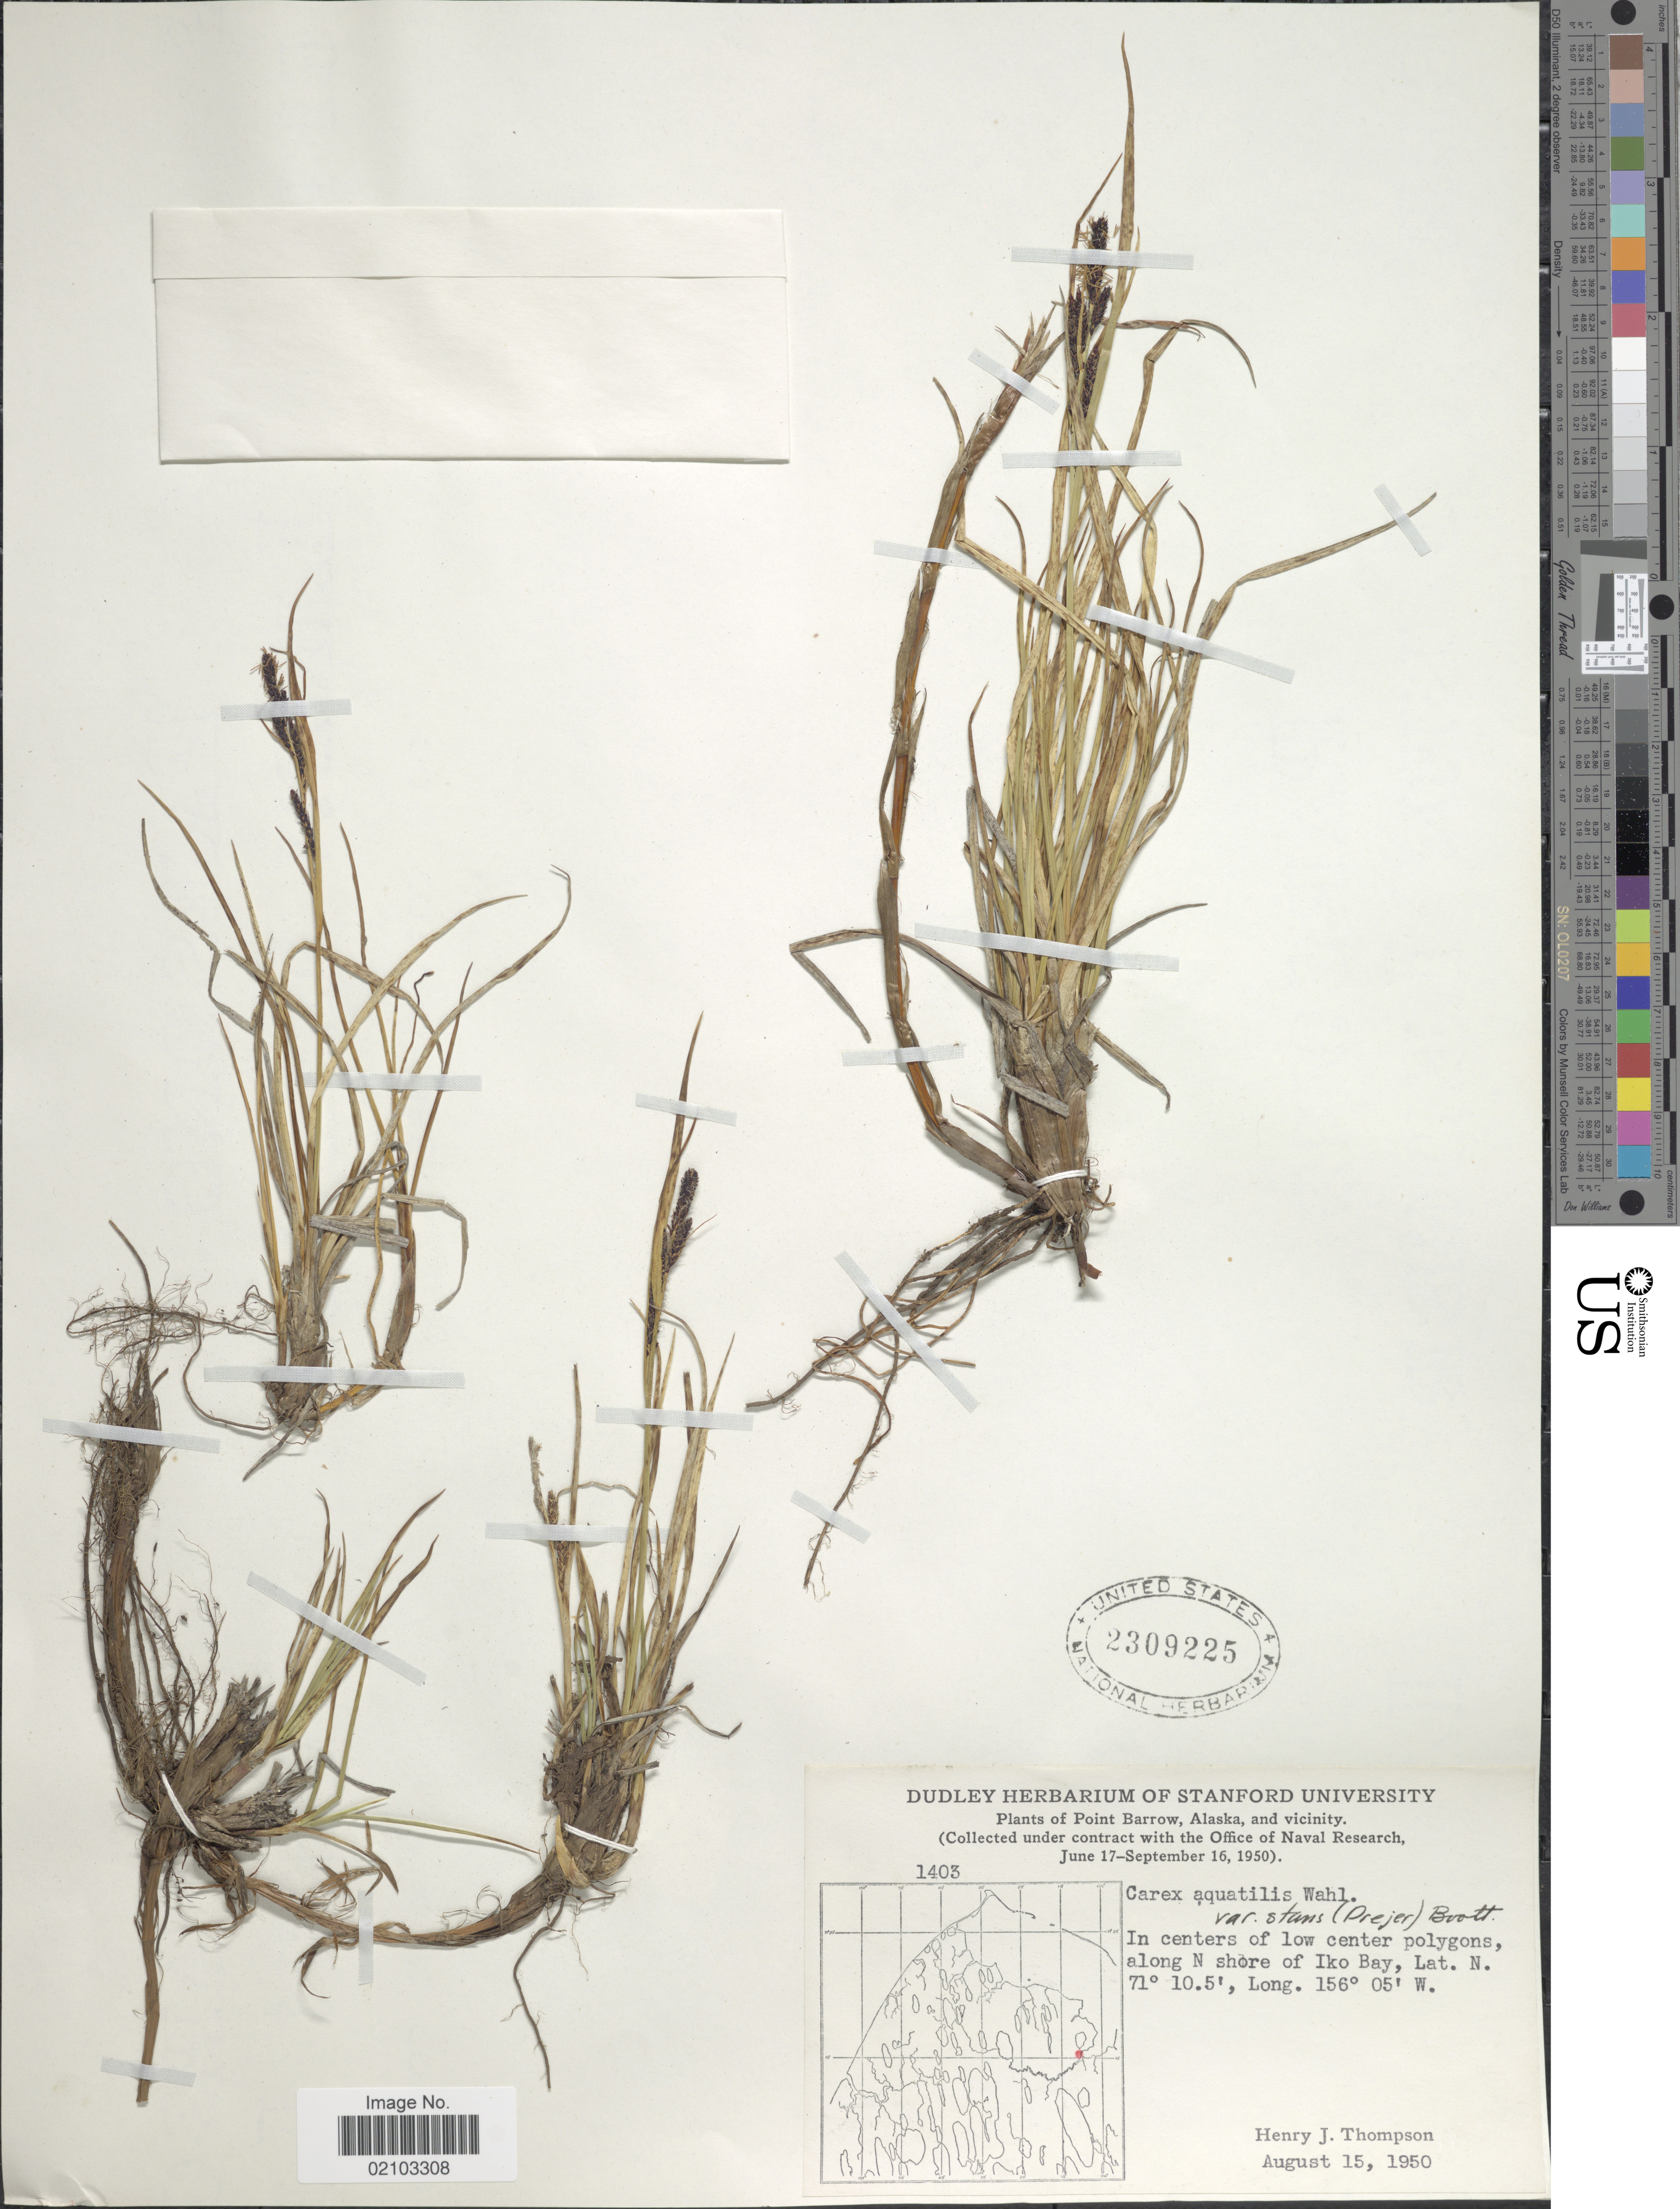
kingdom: Plantae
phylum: Tracheophyta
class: Liliopsida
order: Poales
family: Cyperaceae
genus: Carex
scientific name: Carex aquatilis var. minor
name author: Boott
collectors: H. J. Thompson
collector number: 1403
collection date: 1950-08-15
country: United States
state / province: Alaska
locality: Point Barrow, Alaska, and vicinity. In centers of low center polygons, along N shore of Iko Bay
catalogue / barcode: US 2309225